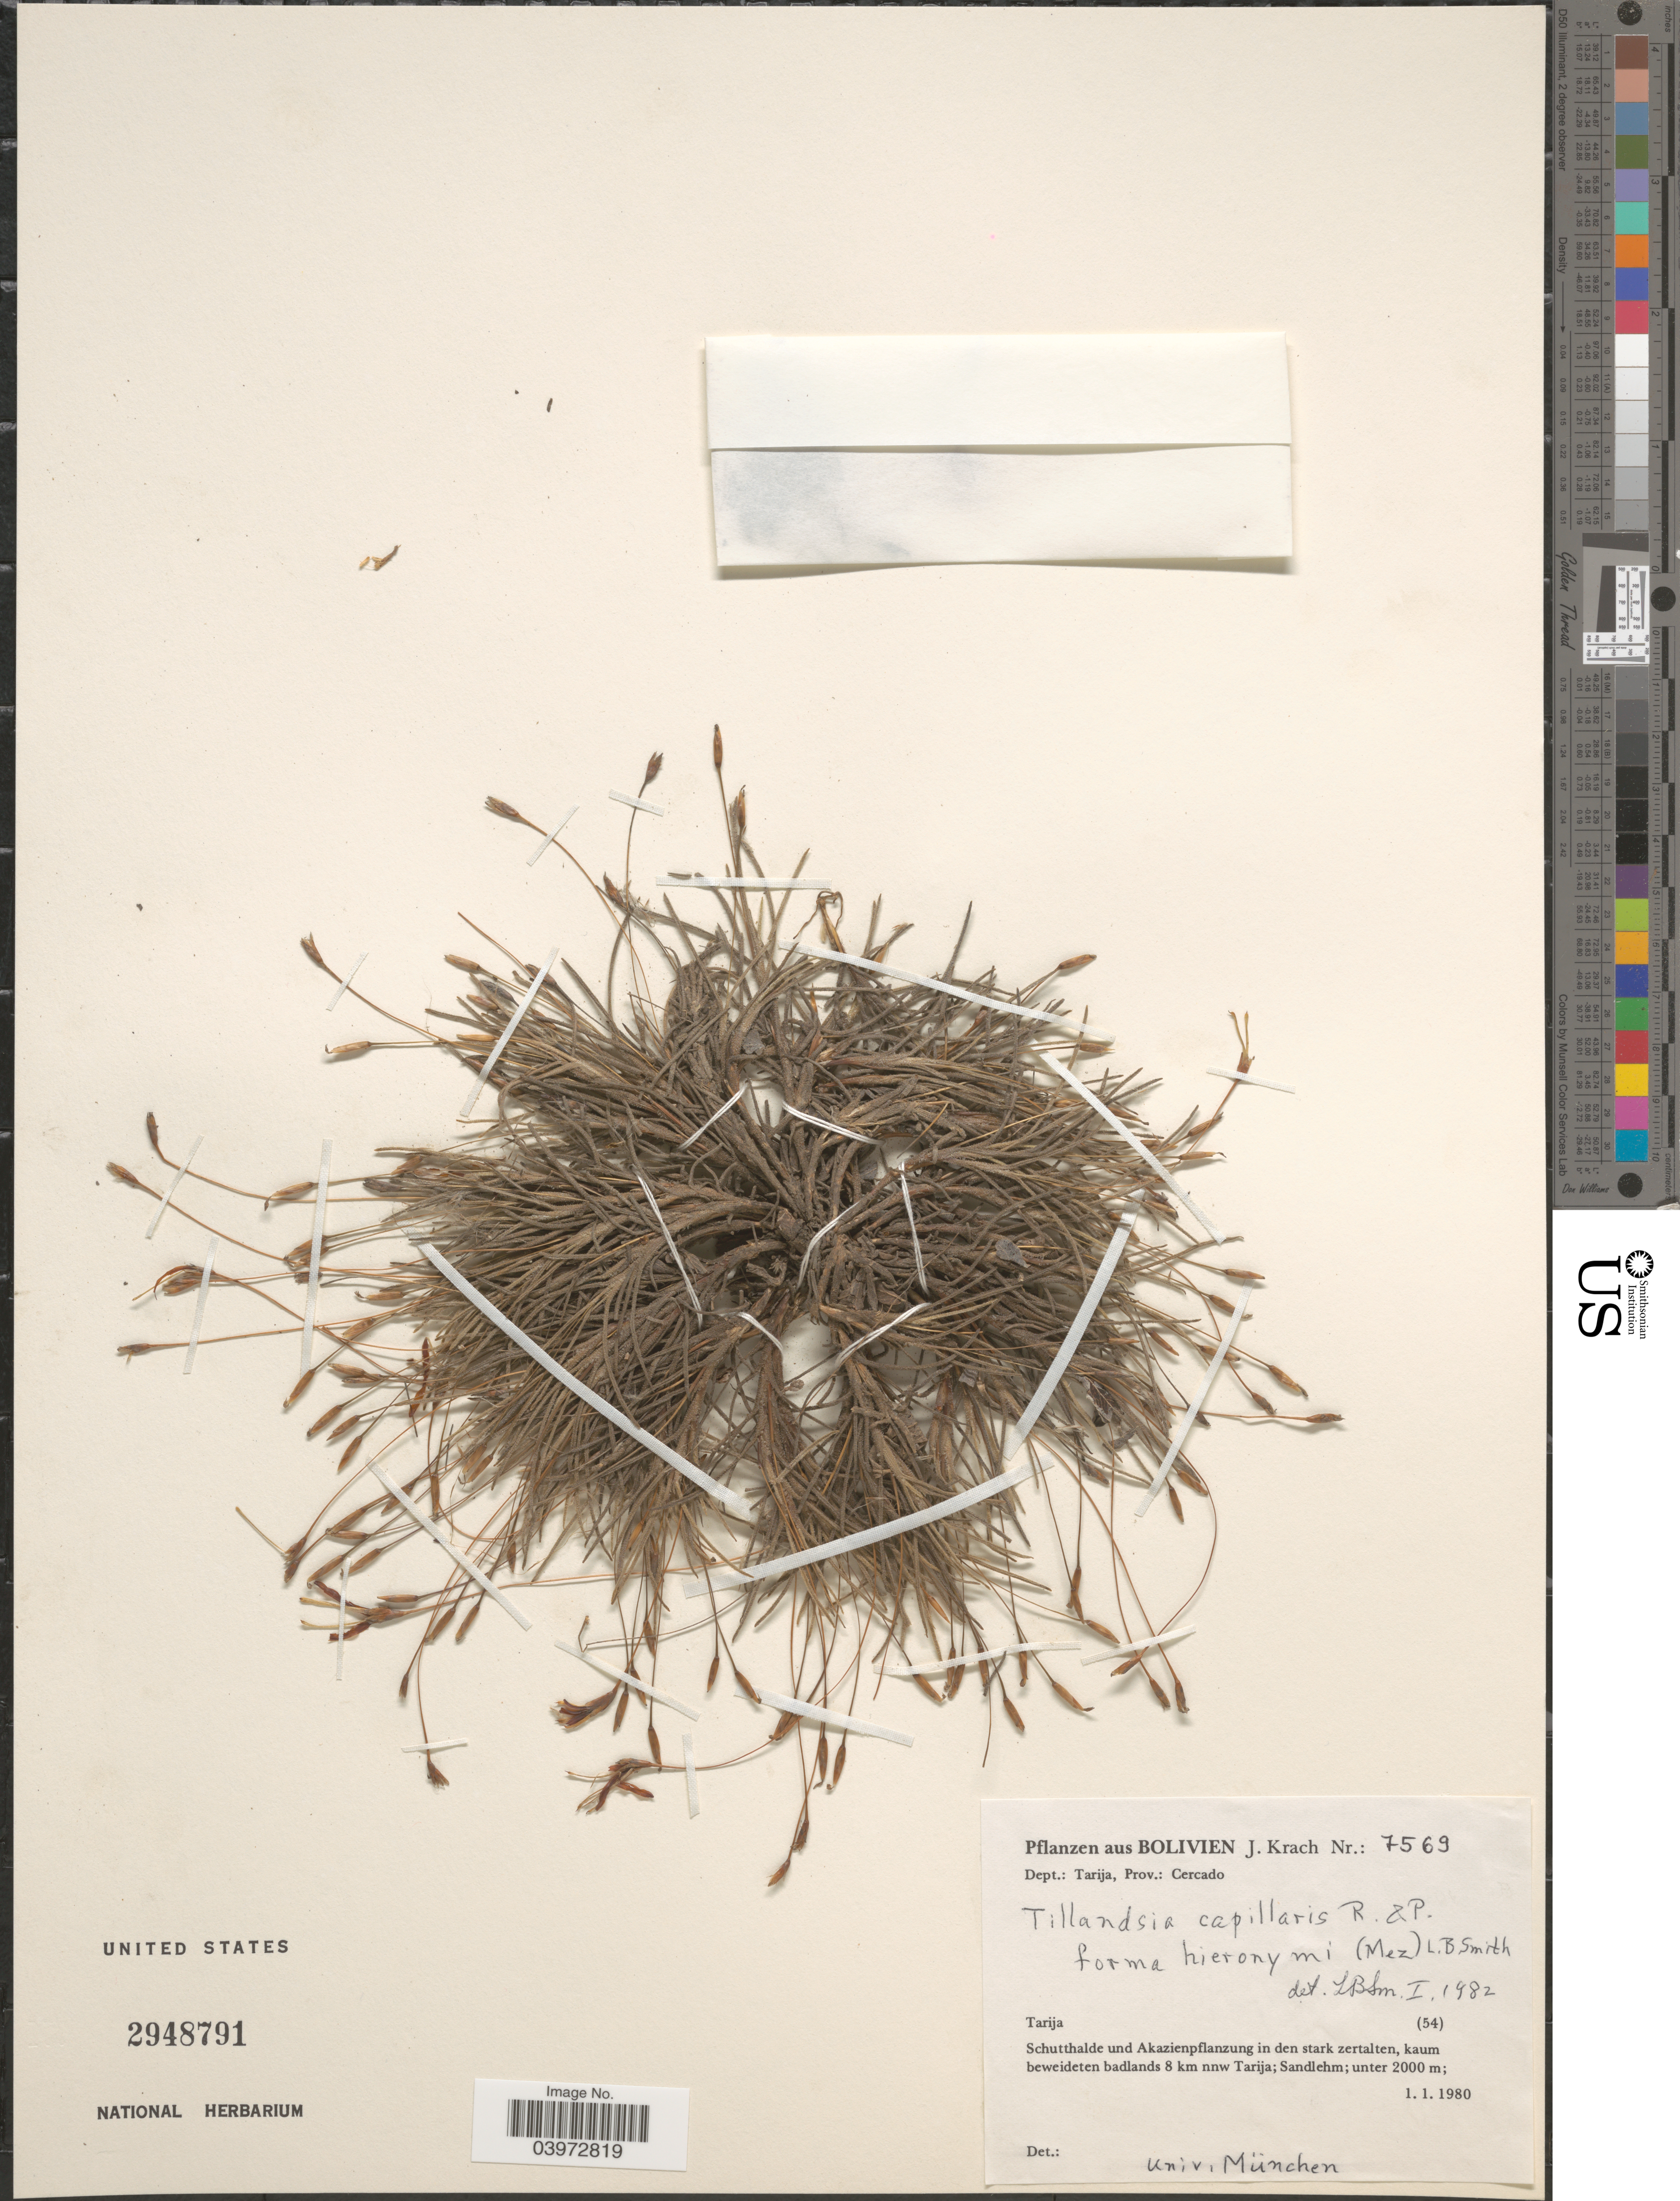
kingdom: Plantae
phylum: Tracheophyta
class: Liliopsida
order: Poales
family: Bromeliaceae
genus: Tillandsia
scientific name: Tillandsia capillaris f. hieronymii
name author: (Mez) L.B. Sm.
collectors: J. Krach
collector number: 7569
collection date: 1980-01-01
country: Bolivia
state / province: Tarija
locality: Dept.: Tarija, Prov.: Cercado. Tarija. Schutthalde und Akazienpflanzung in den stark zertalten, kaum beweideten badlands 8 km nnw Tarija; Sandlehm.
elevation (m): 2000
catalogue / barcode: US 2948791